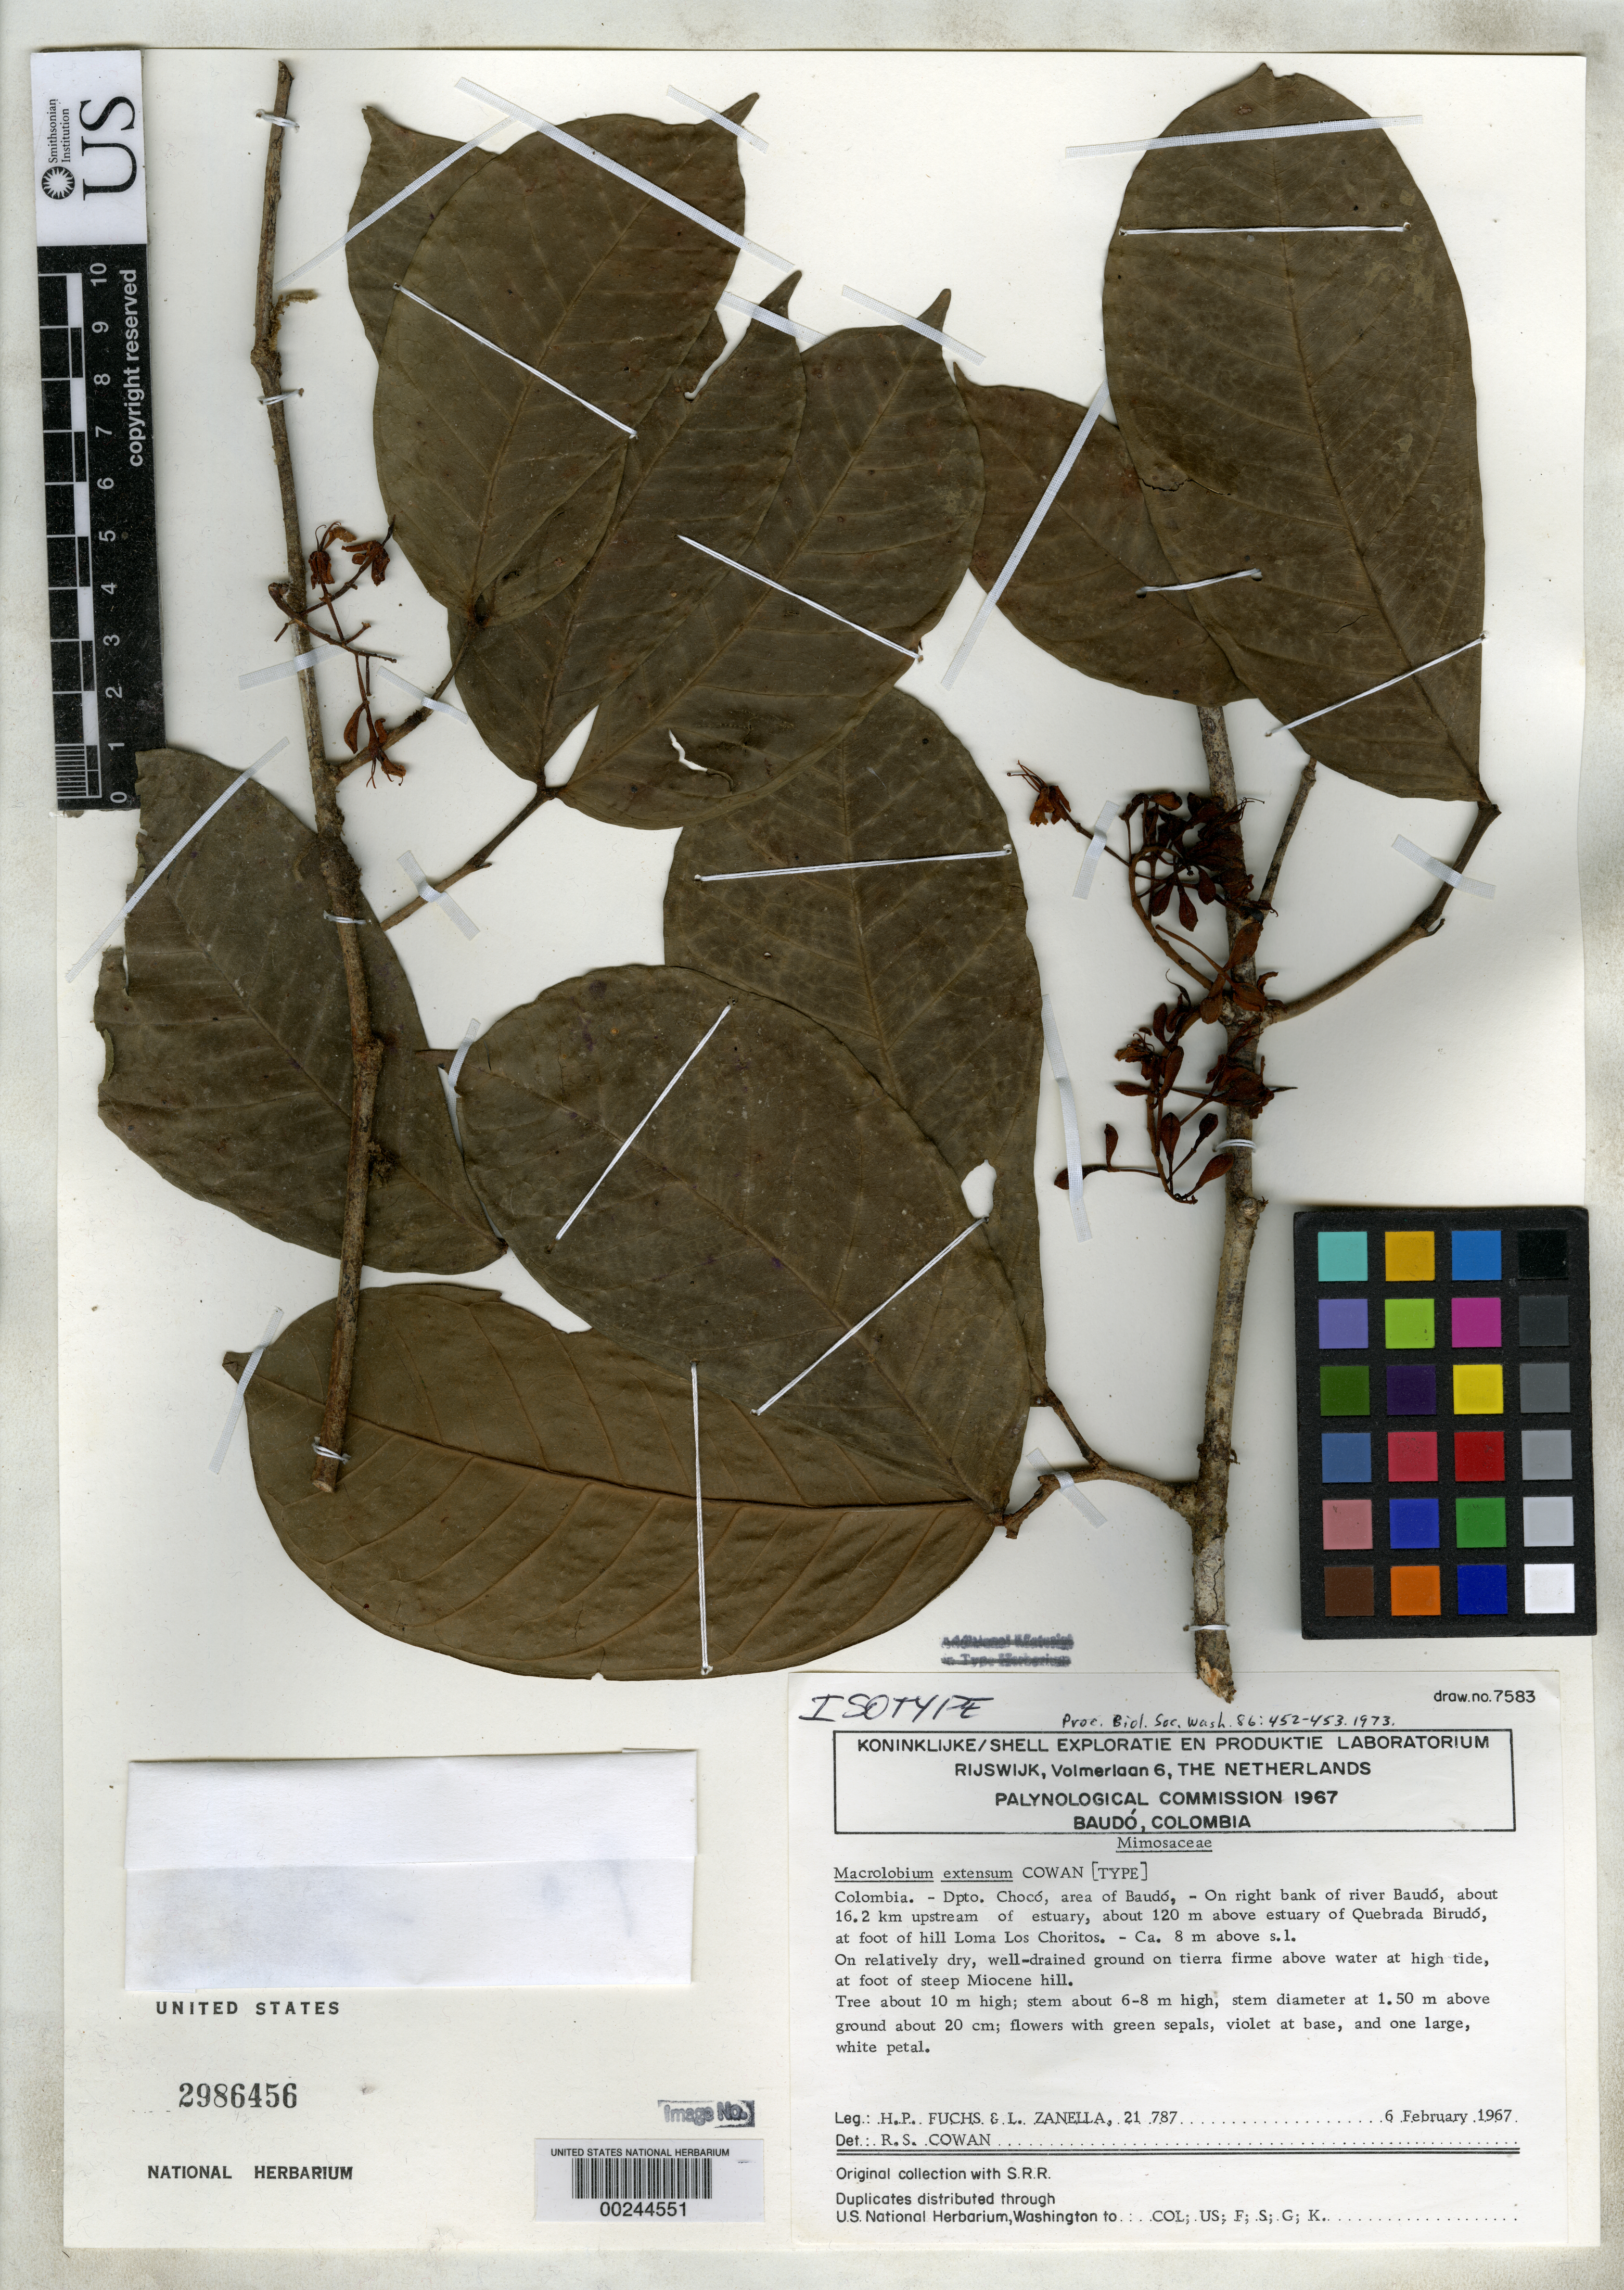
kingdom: Plantae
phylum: Tracheophyta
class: Magnoliopsida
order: Fabales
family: Fabaceae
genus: Macrolobium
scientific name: Macrolobium extensum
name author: R.S. Cowan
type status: Isotype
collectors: H. P. Fuchs & L. Zanella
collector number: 21787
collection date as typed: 06 Feb 1967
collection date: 1967-02-06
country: Colombia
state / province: Chocó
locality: Area of Baudó, on the right bank of river Baudó, about 16.2 km upstream of estuary, about 120 m above estuary of Quebrada Birudó, at foot of hill Loma Los Choritos.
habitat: On relatively dry, well-drained ground on tierra firme above water at high tide, at foot of steep Miocene hill.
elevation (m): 8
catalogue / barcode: US 2986456